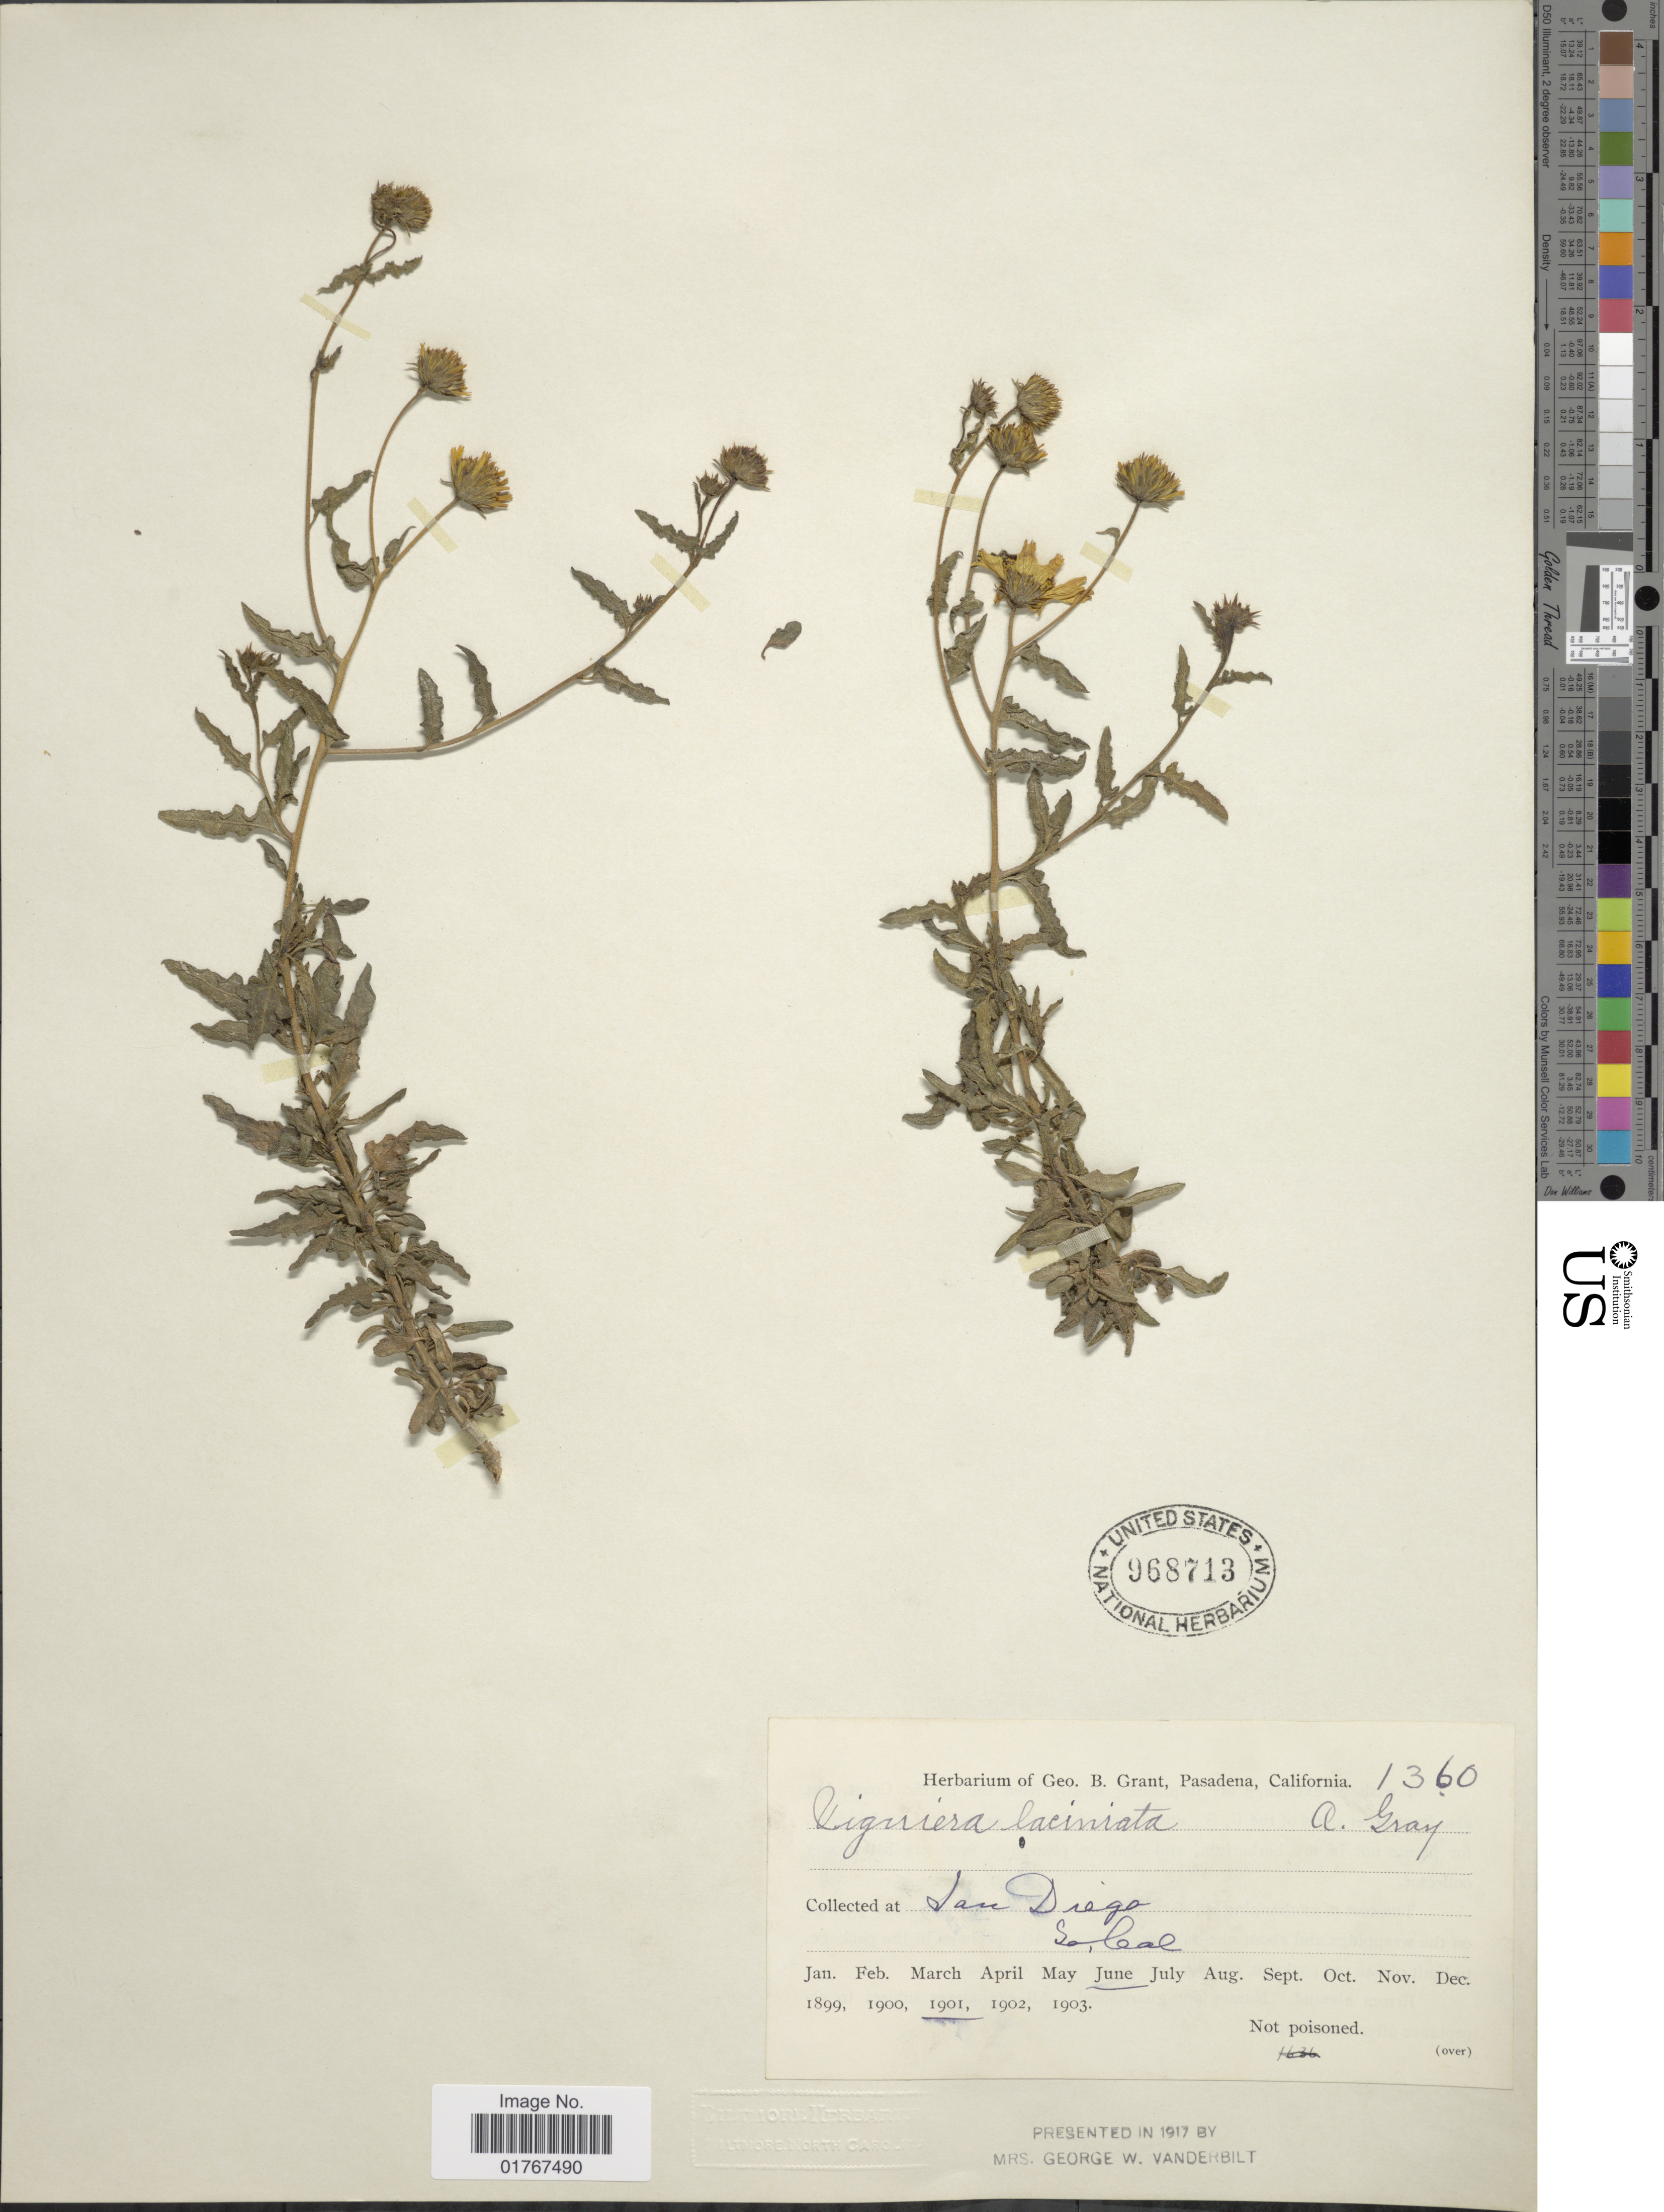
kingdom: Plantae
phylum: Tracheophyta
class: Magnoliopsida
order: Asterales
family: Asteraceae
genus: Viguiera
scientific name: Viguiera laciniata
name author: A. Gray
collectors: ex herb. G. B. Grant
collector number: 1360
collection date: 1901-06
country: United States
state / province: California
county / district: San Diego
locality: San Diego, So. Cal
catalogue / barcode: US 968713